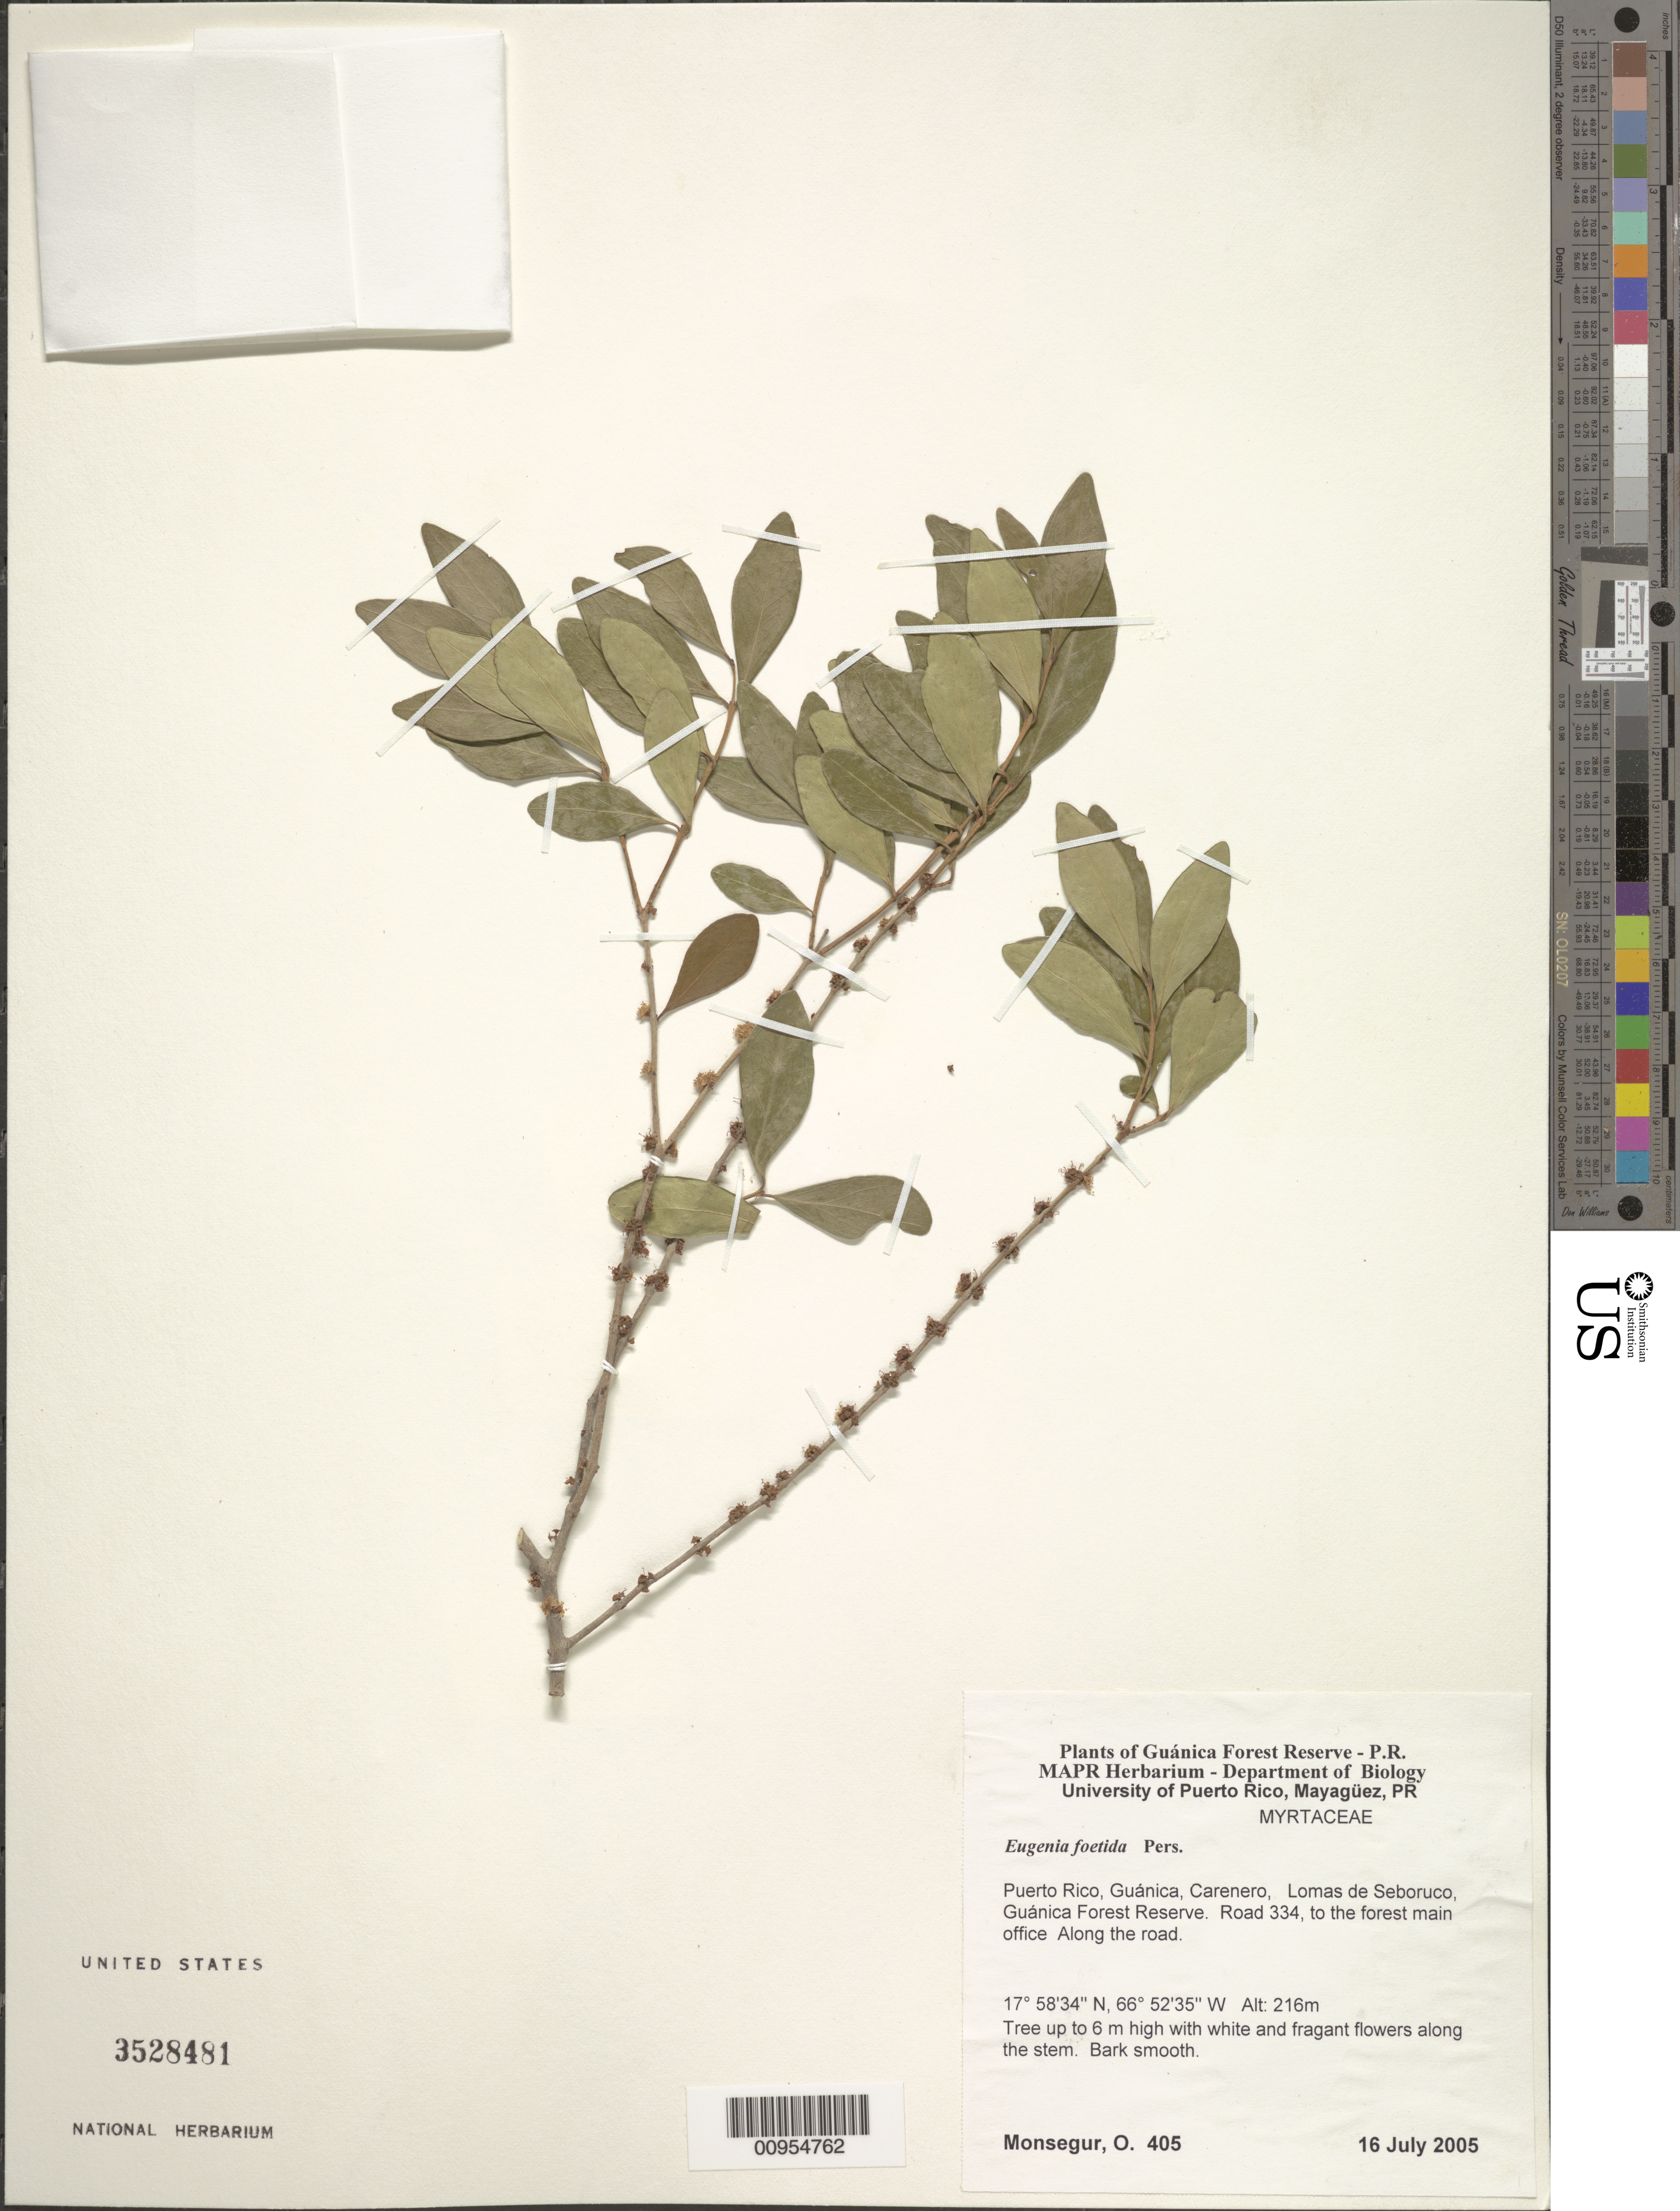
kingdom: Plantae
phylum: Tracheophyta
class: Magnoliopsida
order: Myrtales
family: Myrtaceae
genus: Eugenia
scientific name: Eugenia foetida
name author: Pers.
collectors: O. Monsegur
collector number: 405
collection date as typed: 16 Jul 2005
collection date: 2005-07-16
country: Puerto Rico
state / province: Guánica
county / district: Carenero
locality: Guánica Forest Reserve. Lomas de Seboruco, road 334, to the forest main office. Along the road.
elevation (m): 216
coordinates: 17.58343, 66.52352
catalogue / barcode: US 3528481